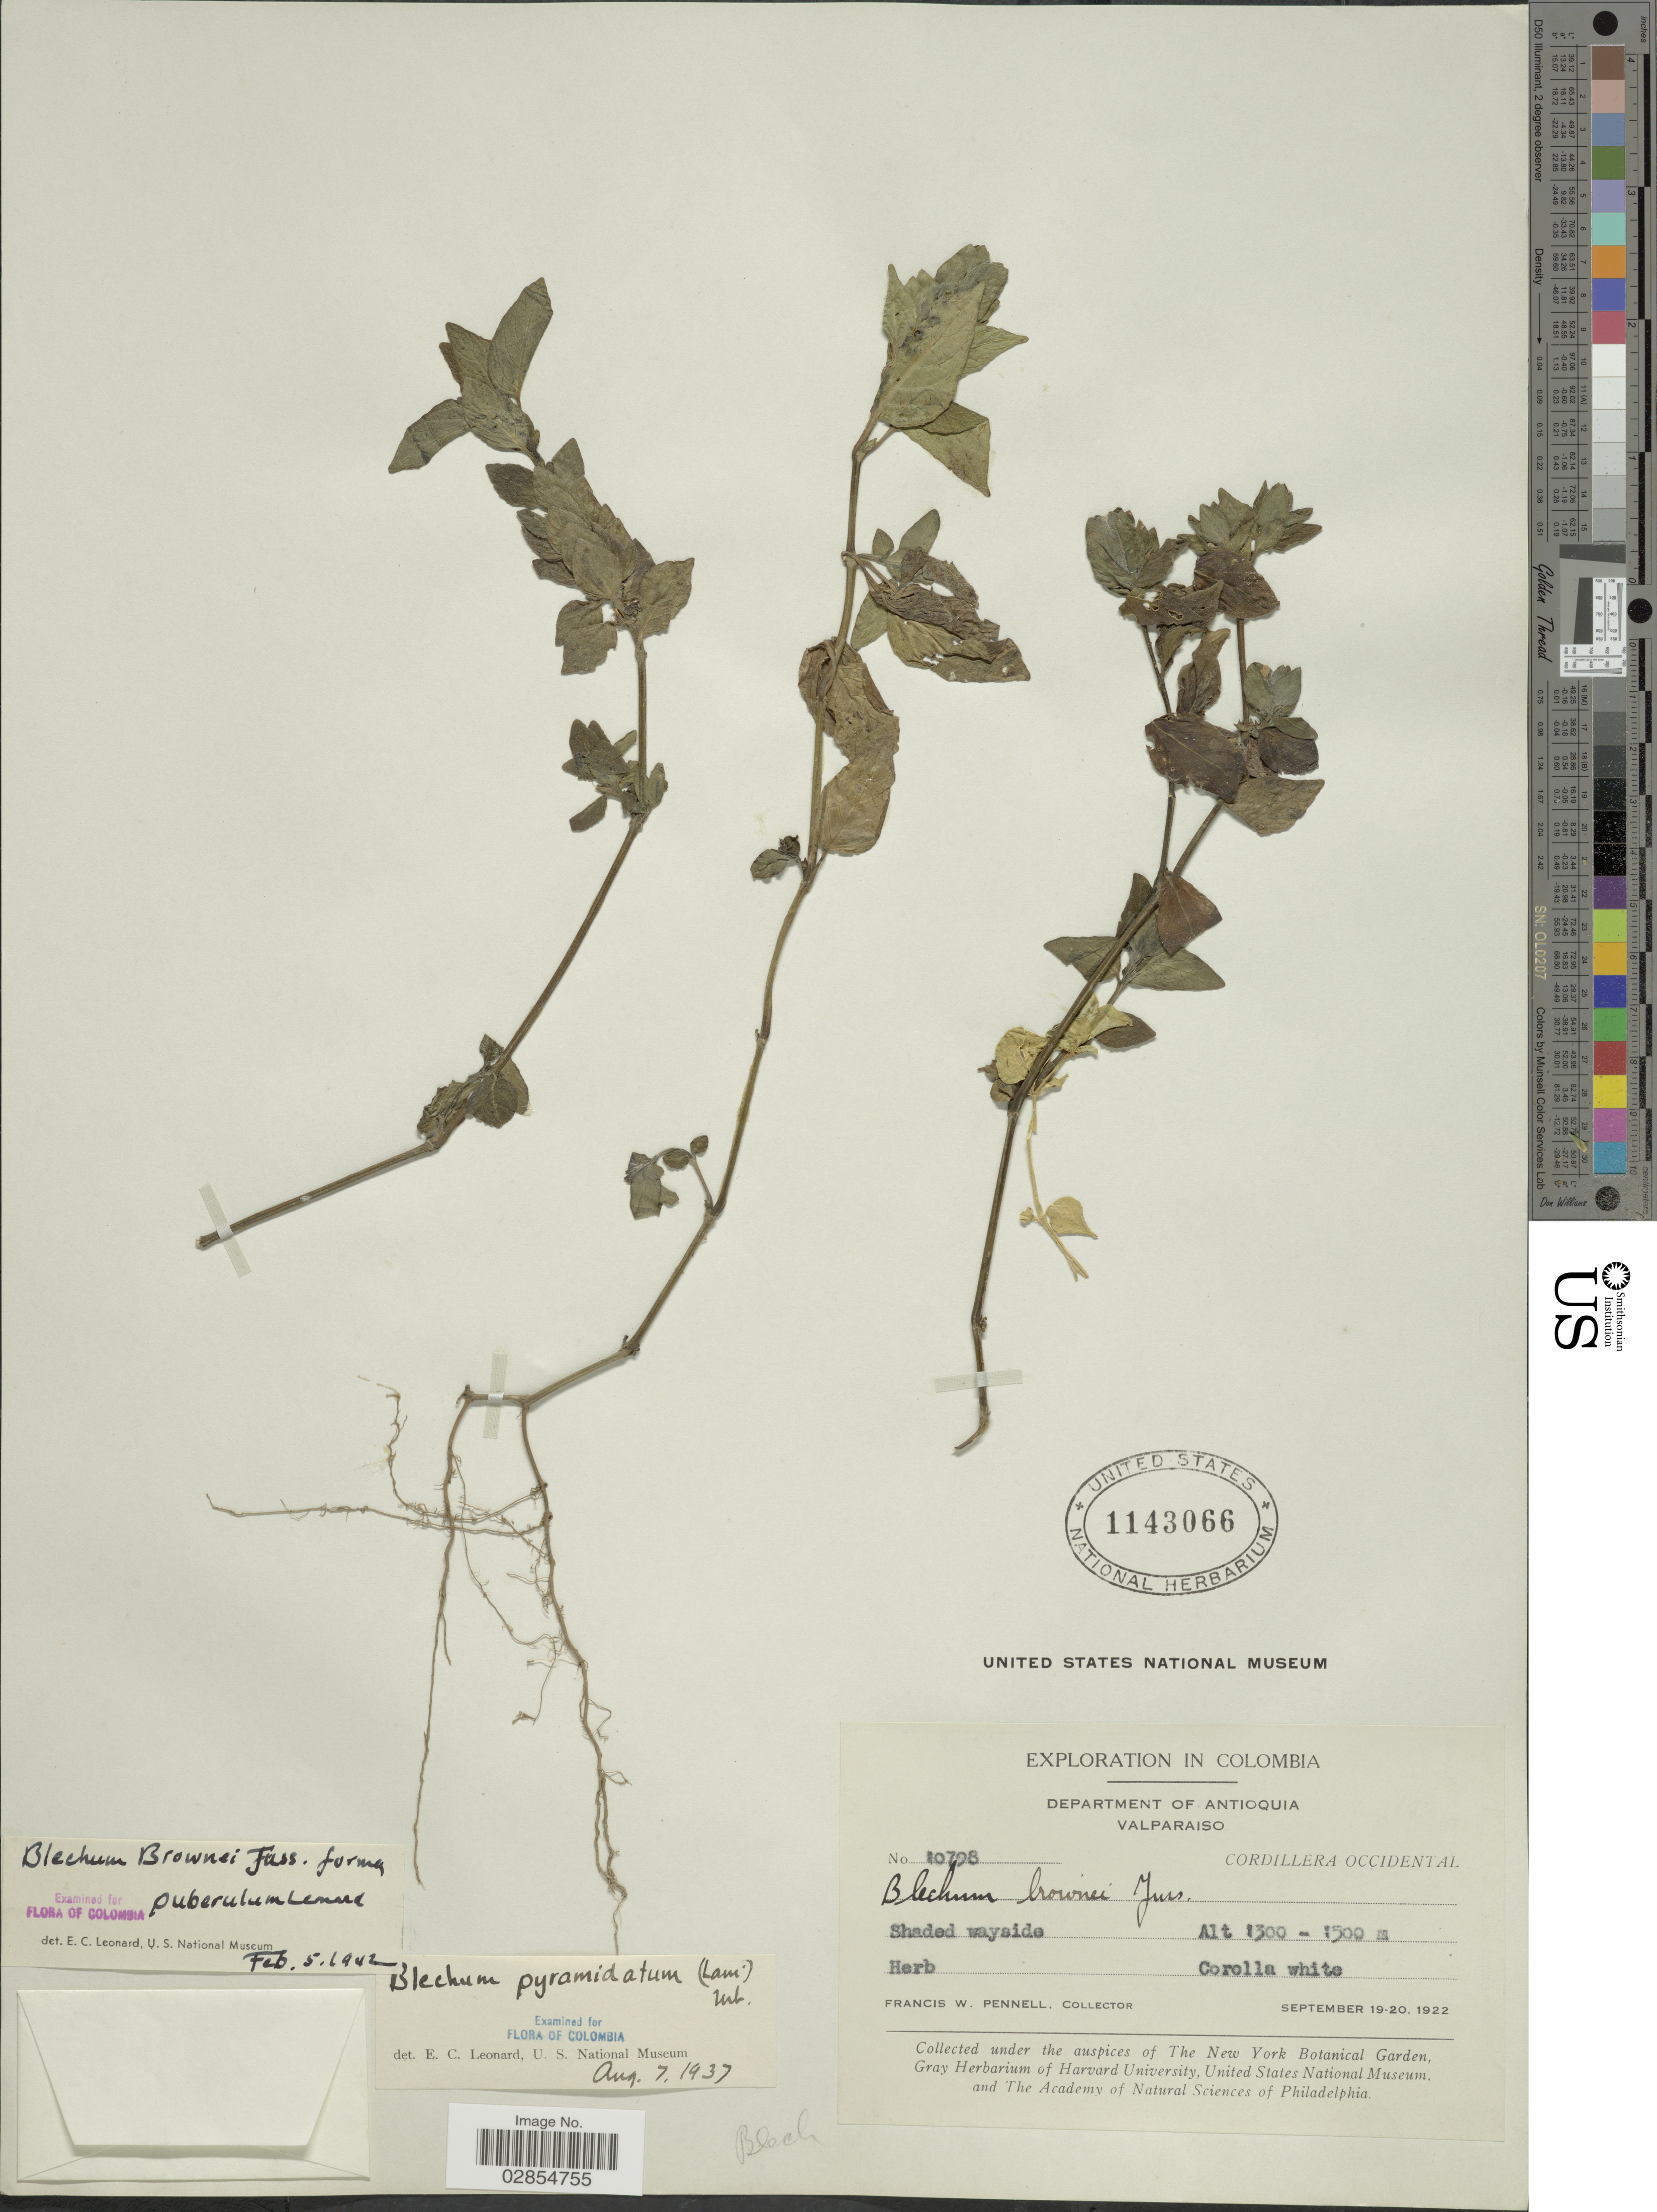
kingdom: Plantae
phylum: Tracheophyta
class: Magnoliopsida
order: Lamiales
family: Acanthaceae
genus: Blechum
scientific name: Blechum pyramidatum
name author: (Lam.) Urb.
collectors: F. W. Pennell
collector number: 10798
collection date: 1922-09-19/1922-09-20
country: Colombia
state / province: Antioquia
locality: Department of Antioquia. Valparaiso. Cordillera Occidental. Shaded wayside.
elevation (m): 1300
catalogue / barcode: US 1143066